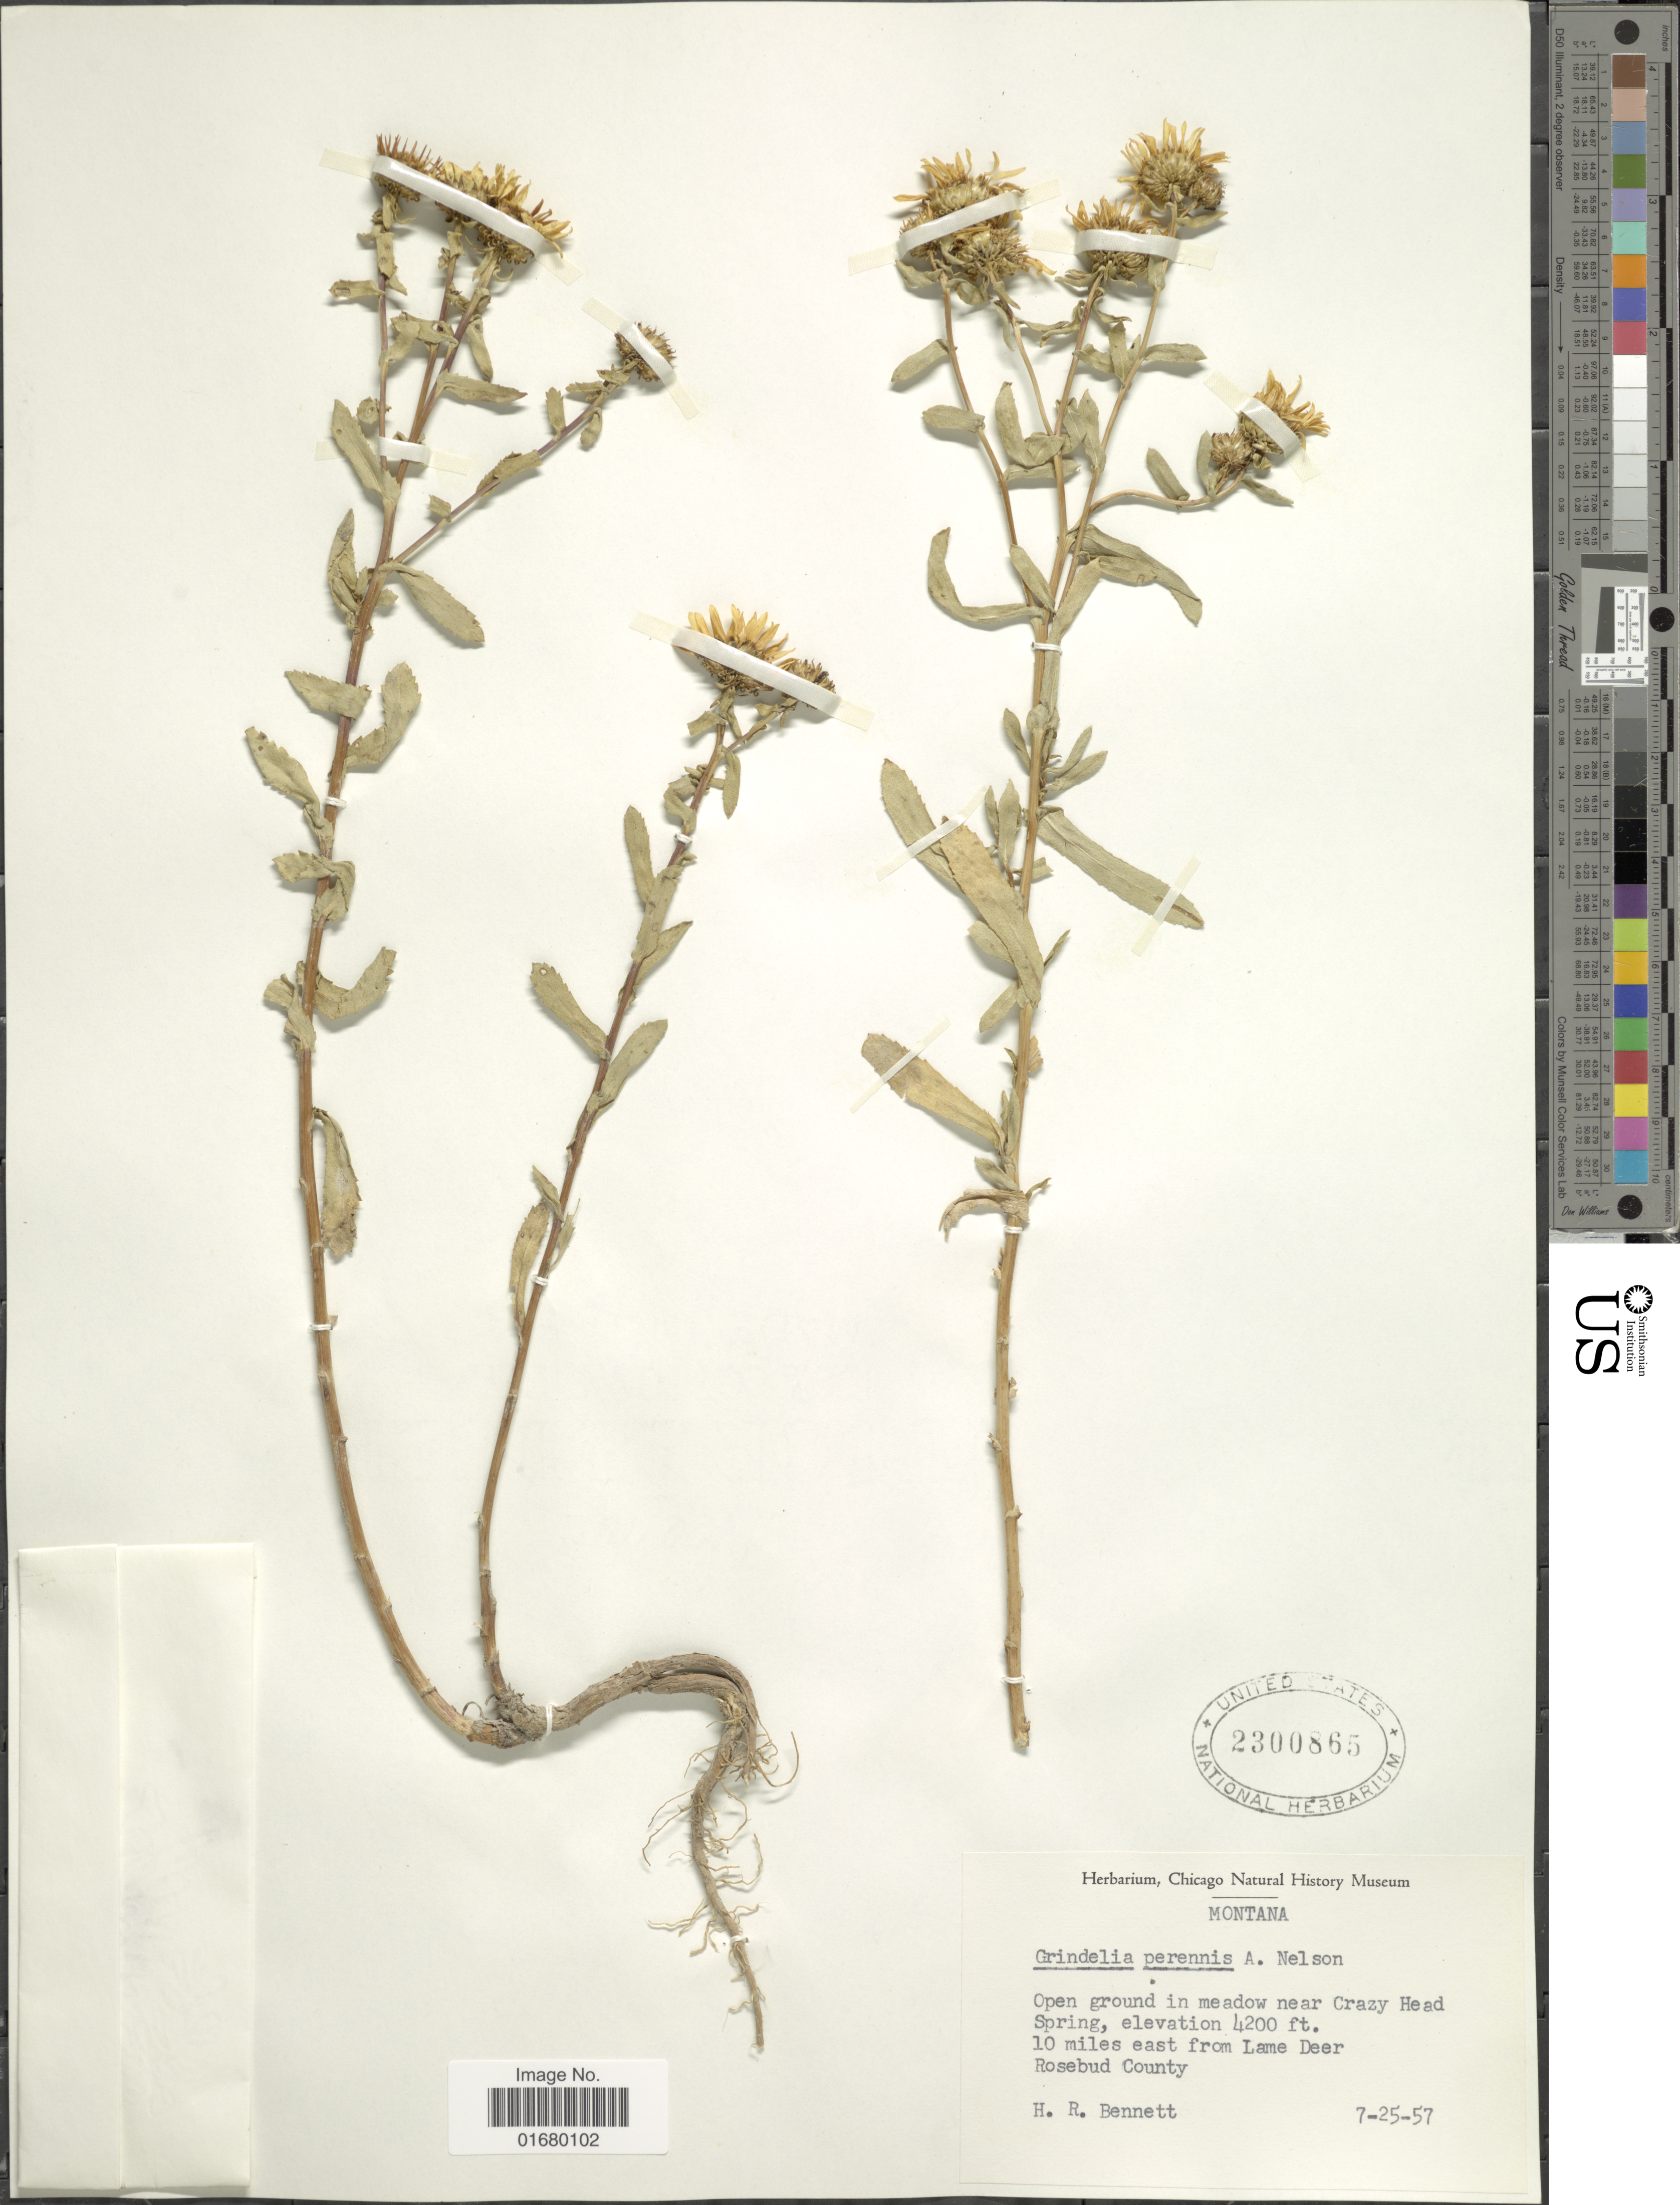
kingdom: Plantae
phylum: Tracheophyta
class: Magnoliopsida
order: Asterales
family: Asteraceae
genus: Grindelia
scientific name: Grindelia perennis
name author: A. Nelson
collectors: H. R. Bennett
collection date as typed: Transcribed d/m/y: 25/7/57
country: United States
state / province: Montana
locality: In meadiw near Crazy Head Spring, 10 miles east from Lame Dear Rosebud County.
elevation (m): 1280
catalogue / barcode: US 2300865